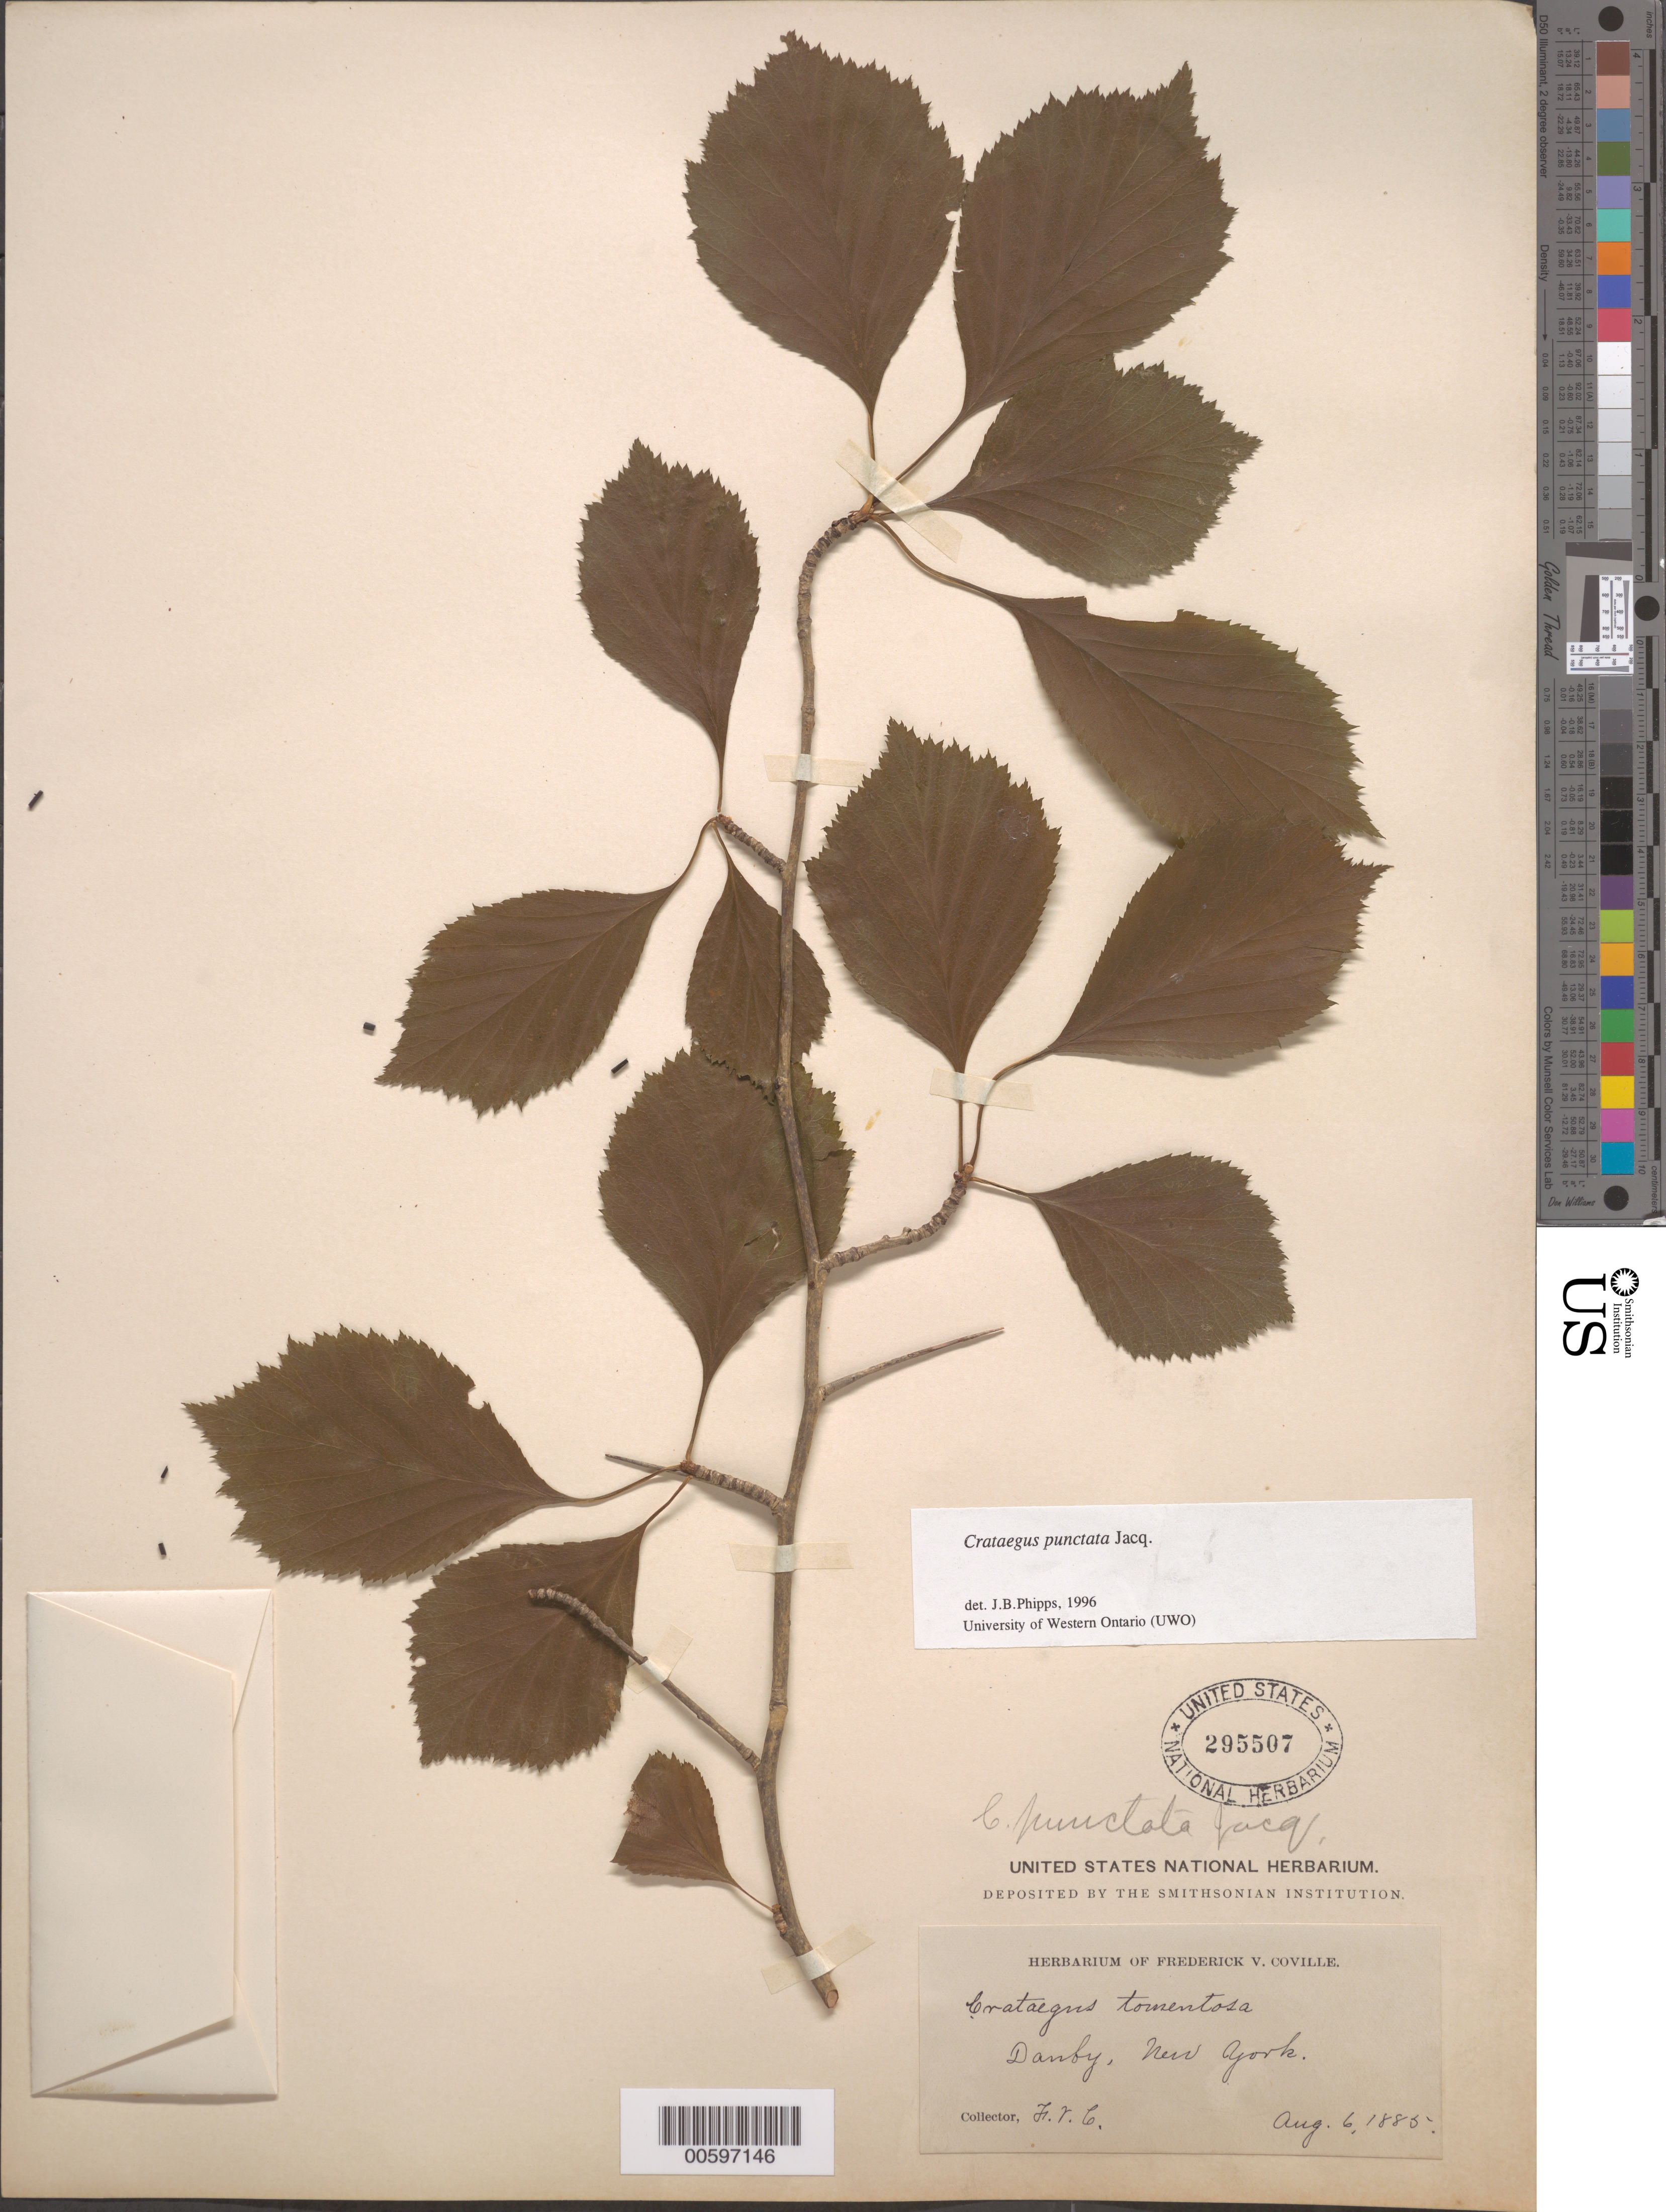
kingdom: Plantae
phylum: Tracheophyta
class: Magnoliopsida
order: Rosales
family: Rosaceae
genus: Crataegus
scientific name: Crataegus punctata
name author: Jacq.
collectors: F. V. Coville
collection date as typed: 06 Aug 1885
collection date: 1885-08-06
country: United States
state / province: New York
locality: Danby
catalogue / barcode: US 295507